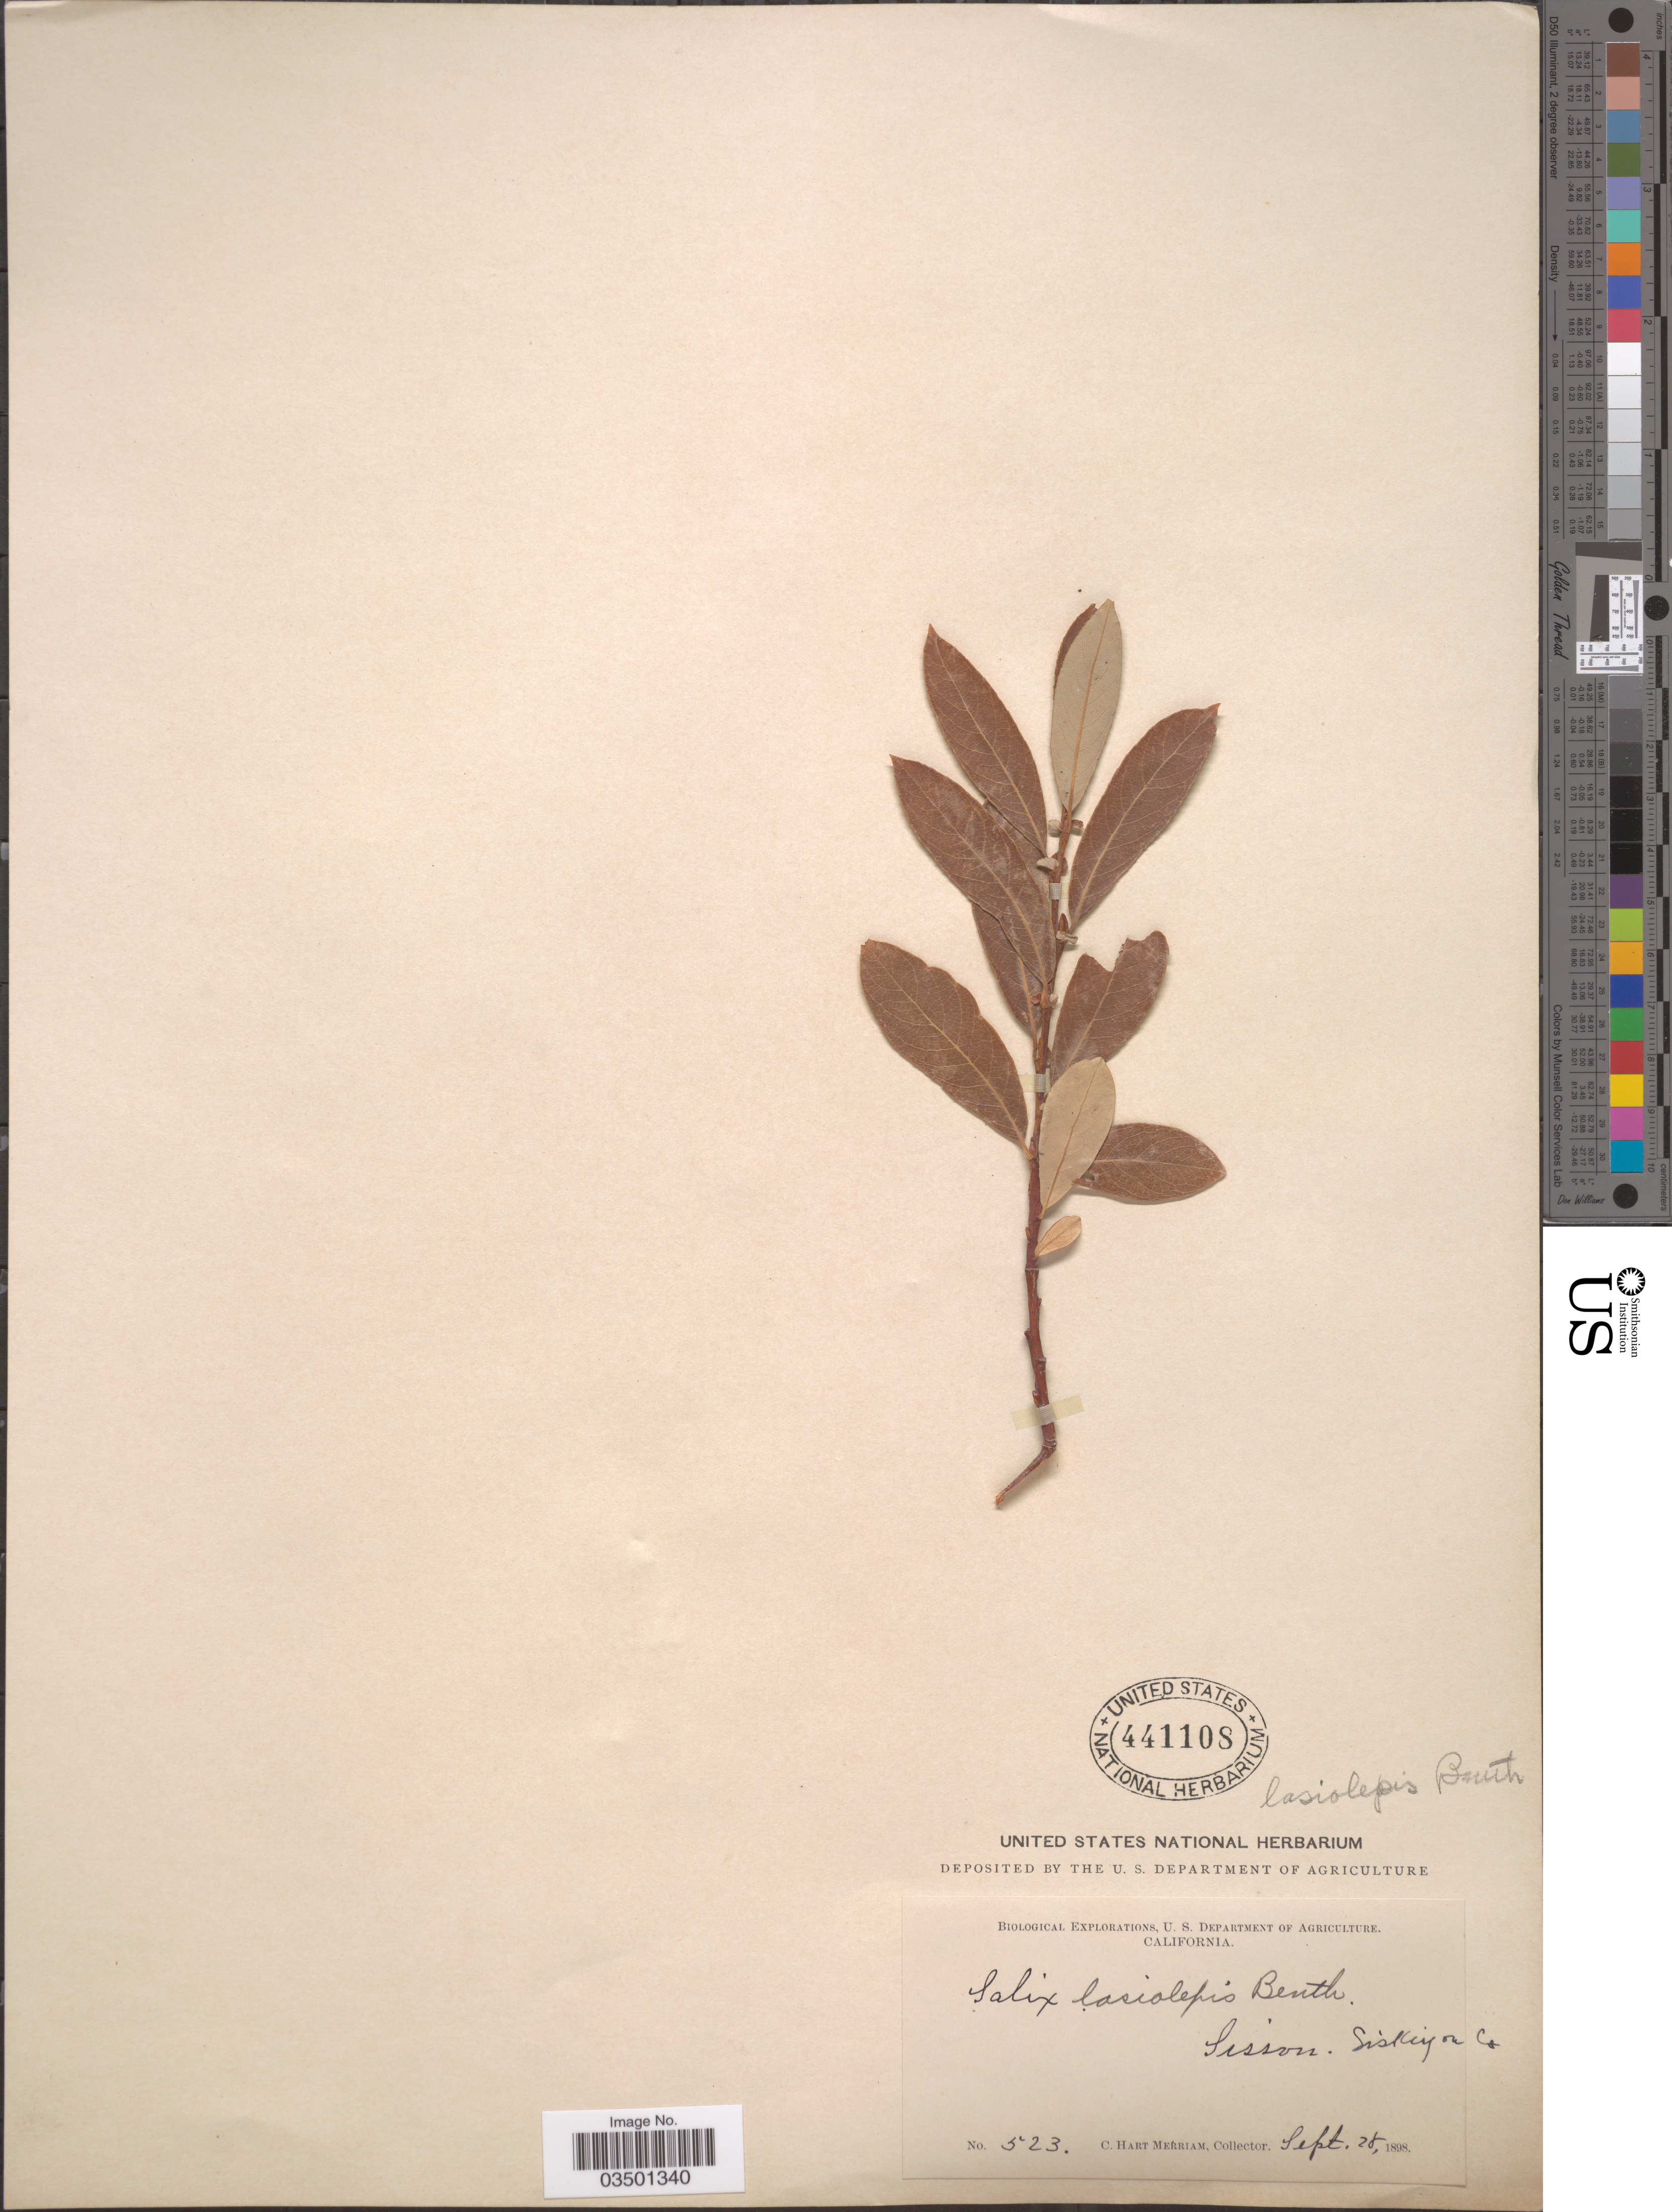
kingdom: Plantae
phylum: Tracheophyta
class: Magnoliopsida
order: Malpighiales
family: Salicaceae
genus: Salix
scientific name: Salix lasiolepis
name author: Benth.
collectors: C. Merriam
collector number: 523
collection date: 1898-09-28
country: United States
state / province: California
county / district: Siskiyou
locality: Sisson. Siskiyou Co.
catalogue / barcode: US 441108